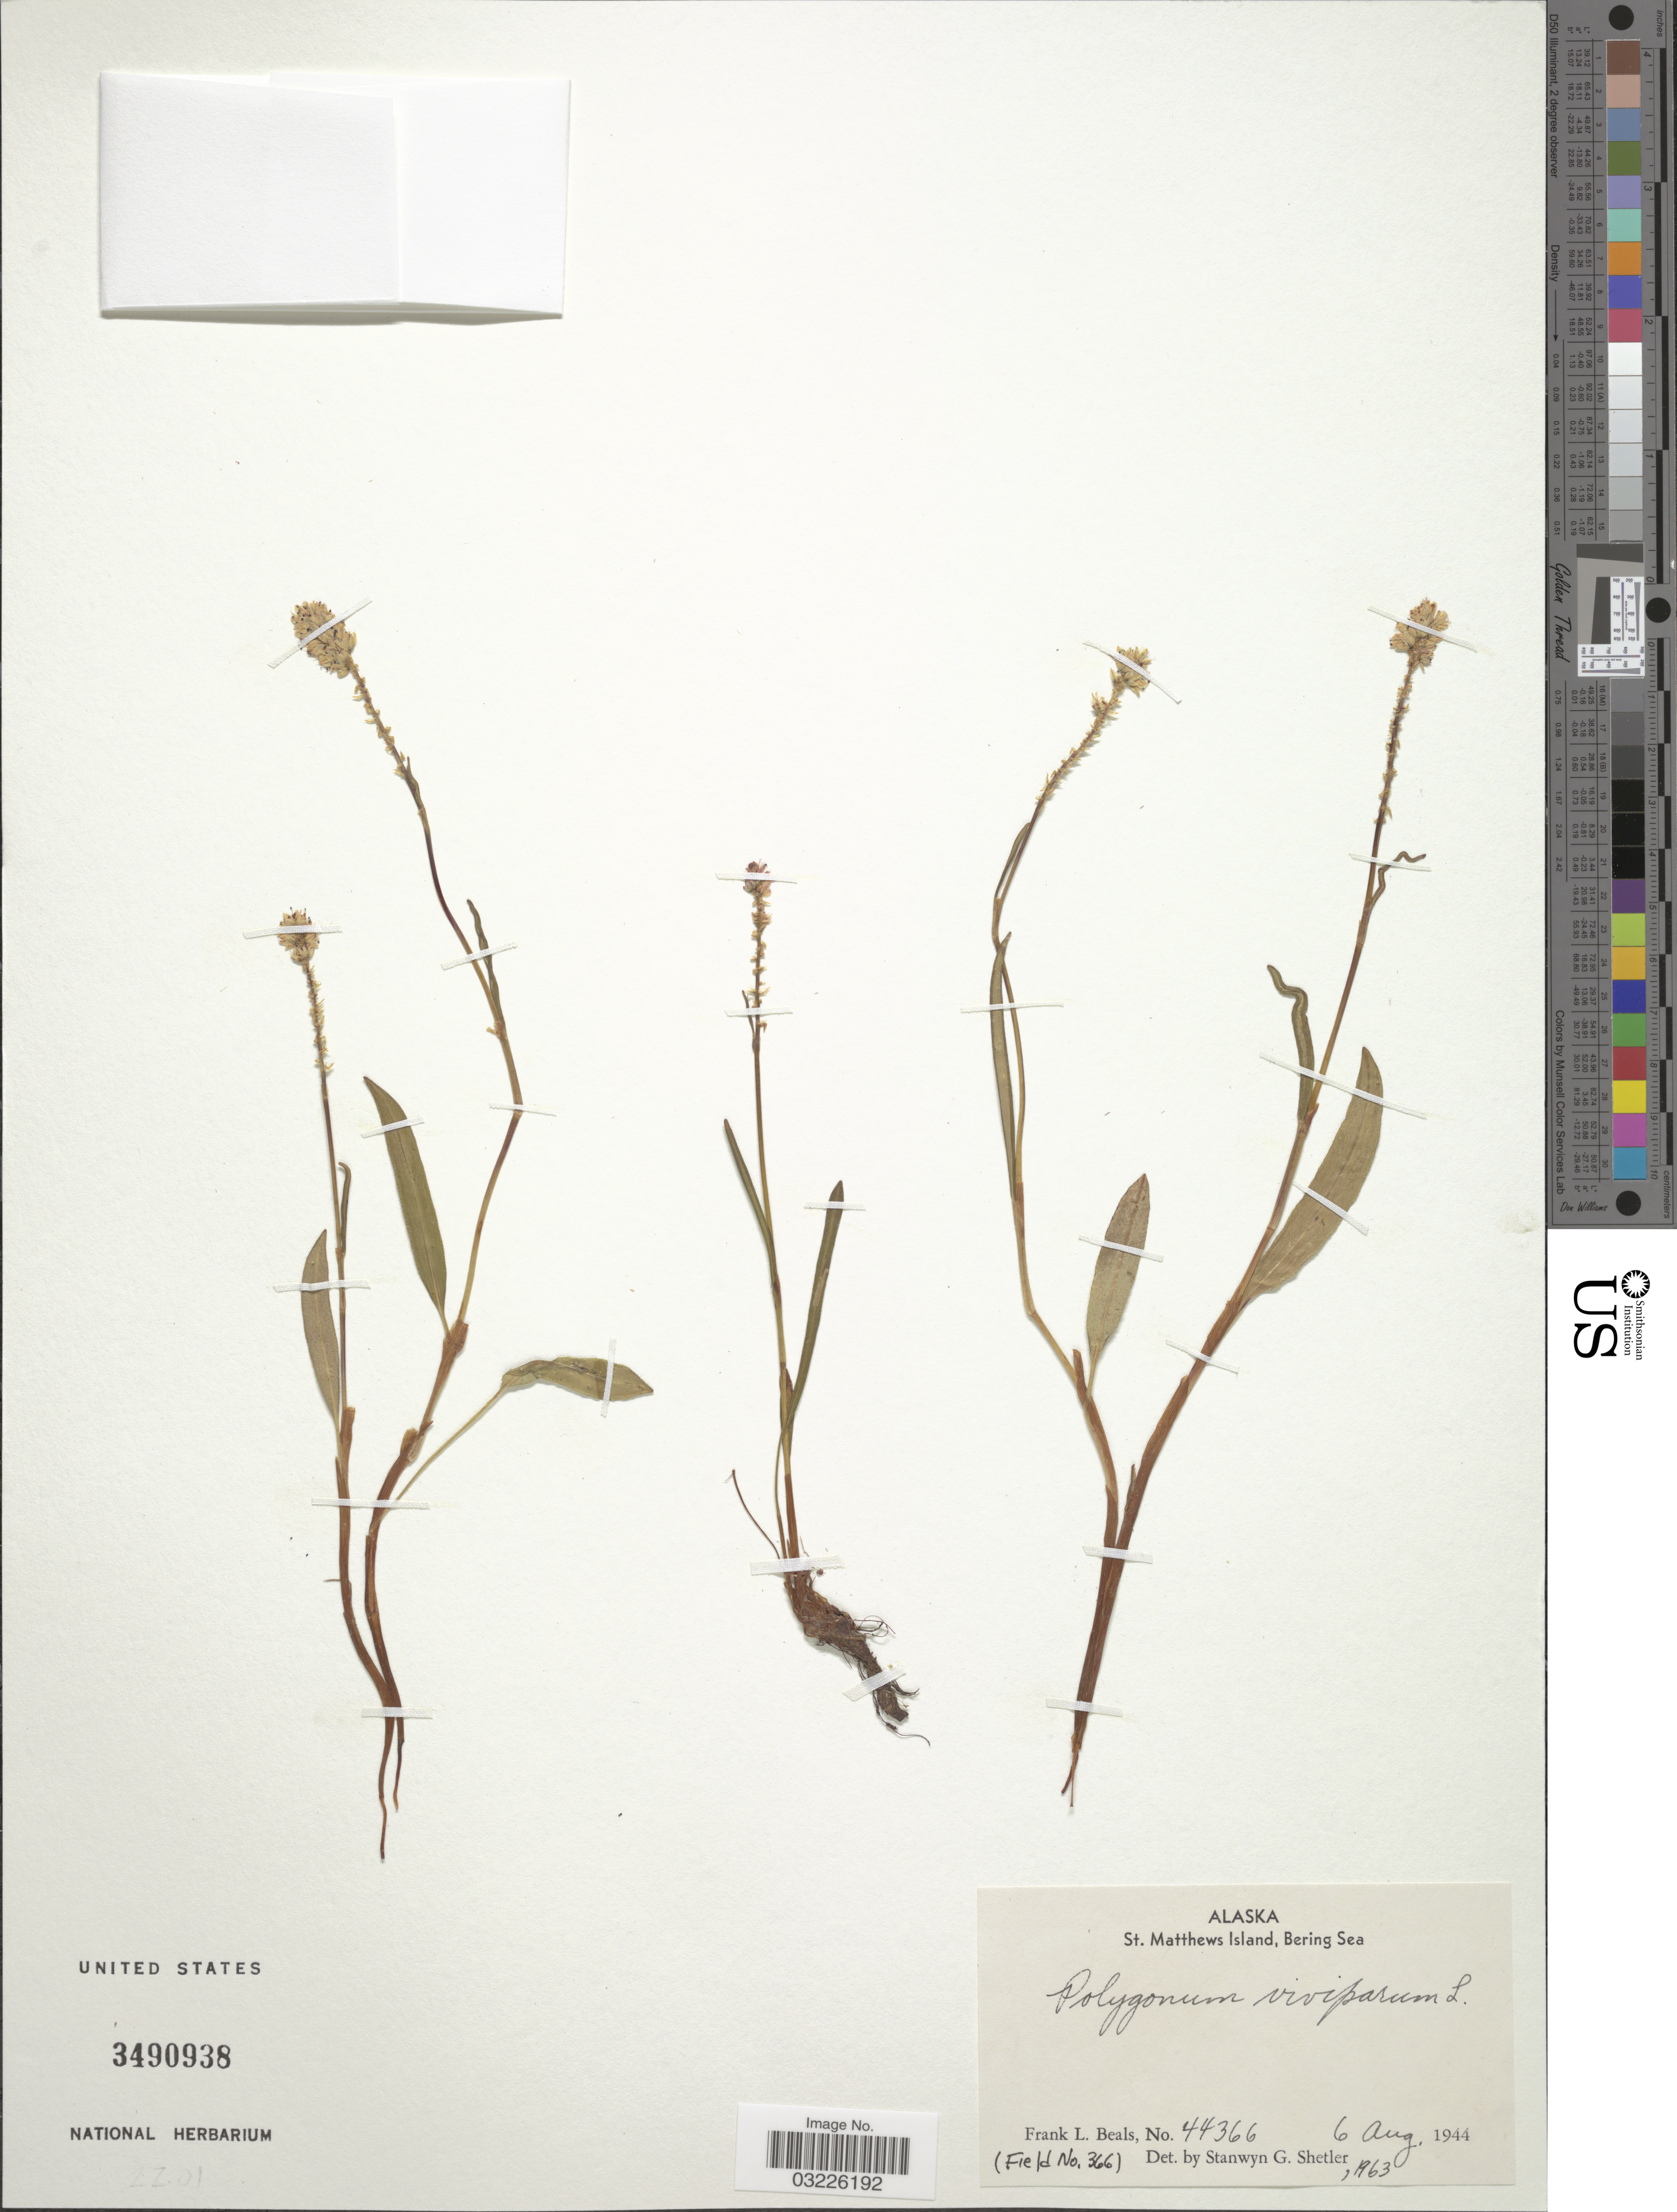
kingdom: Plantae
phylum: Tracheophyta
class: Magnoliopsida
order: Caryophyllales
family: Polygonaceae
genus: Bistorta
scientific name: Bistorta vivipara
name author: (L.) Delarbre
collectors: F. Beals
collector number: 44366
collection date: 1944-08-06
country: United States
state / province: Alaska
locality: St. Matthews Island, Bering Sea.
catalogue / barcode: US 3490938